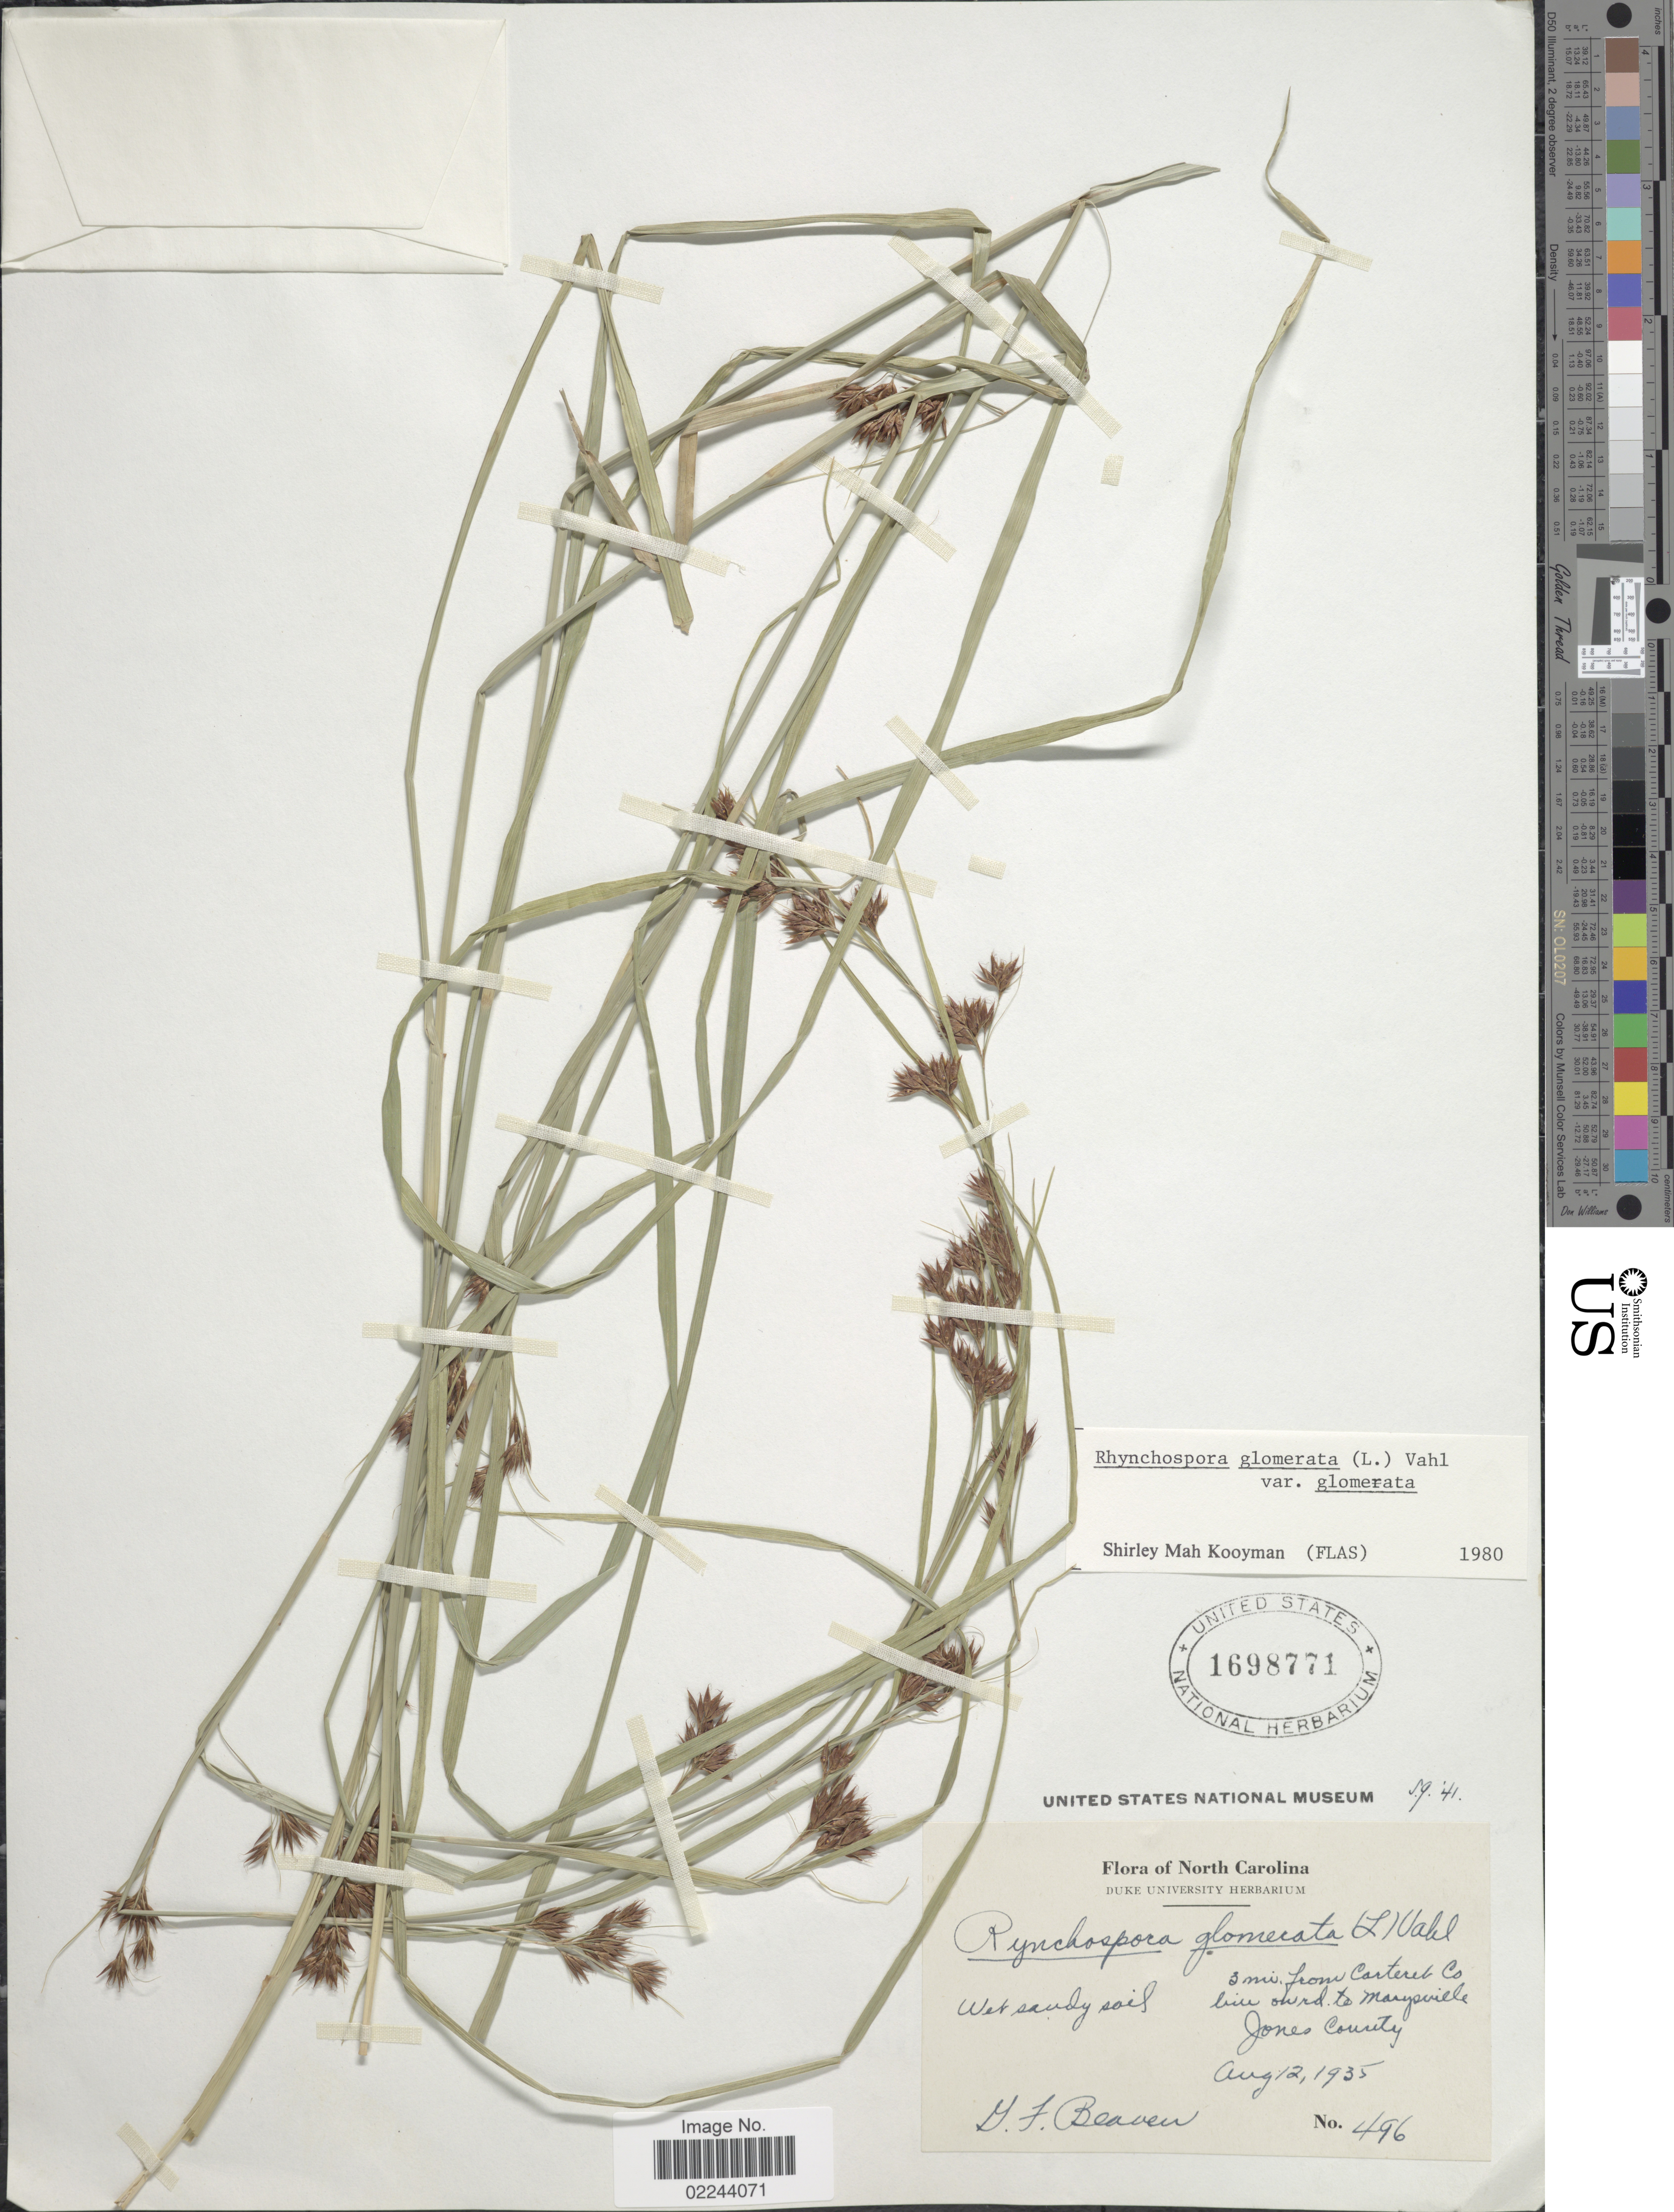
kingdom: Plantae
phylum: Tracheophyta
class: Liliopsida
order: Poales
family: Cyperaceae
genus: Rhynchospora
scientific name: Rhynchospora glomerata var. glomerata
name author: (L.) Vahl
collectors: G. Beaven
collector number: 496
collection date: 1935-08-12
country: United States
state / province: North Carolina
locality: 3 mi from Carteret Co line on rd to Marysville, Jones County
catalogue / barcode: US 1698771